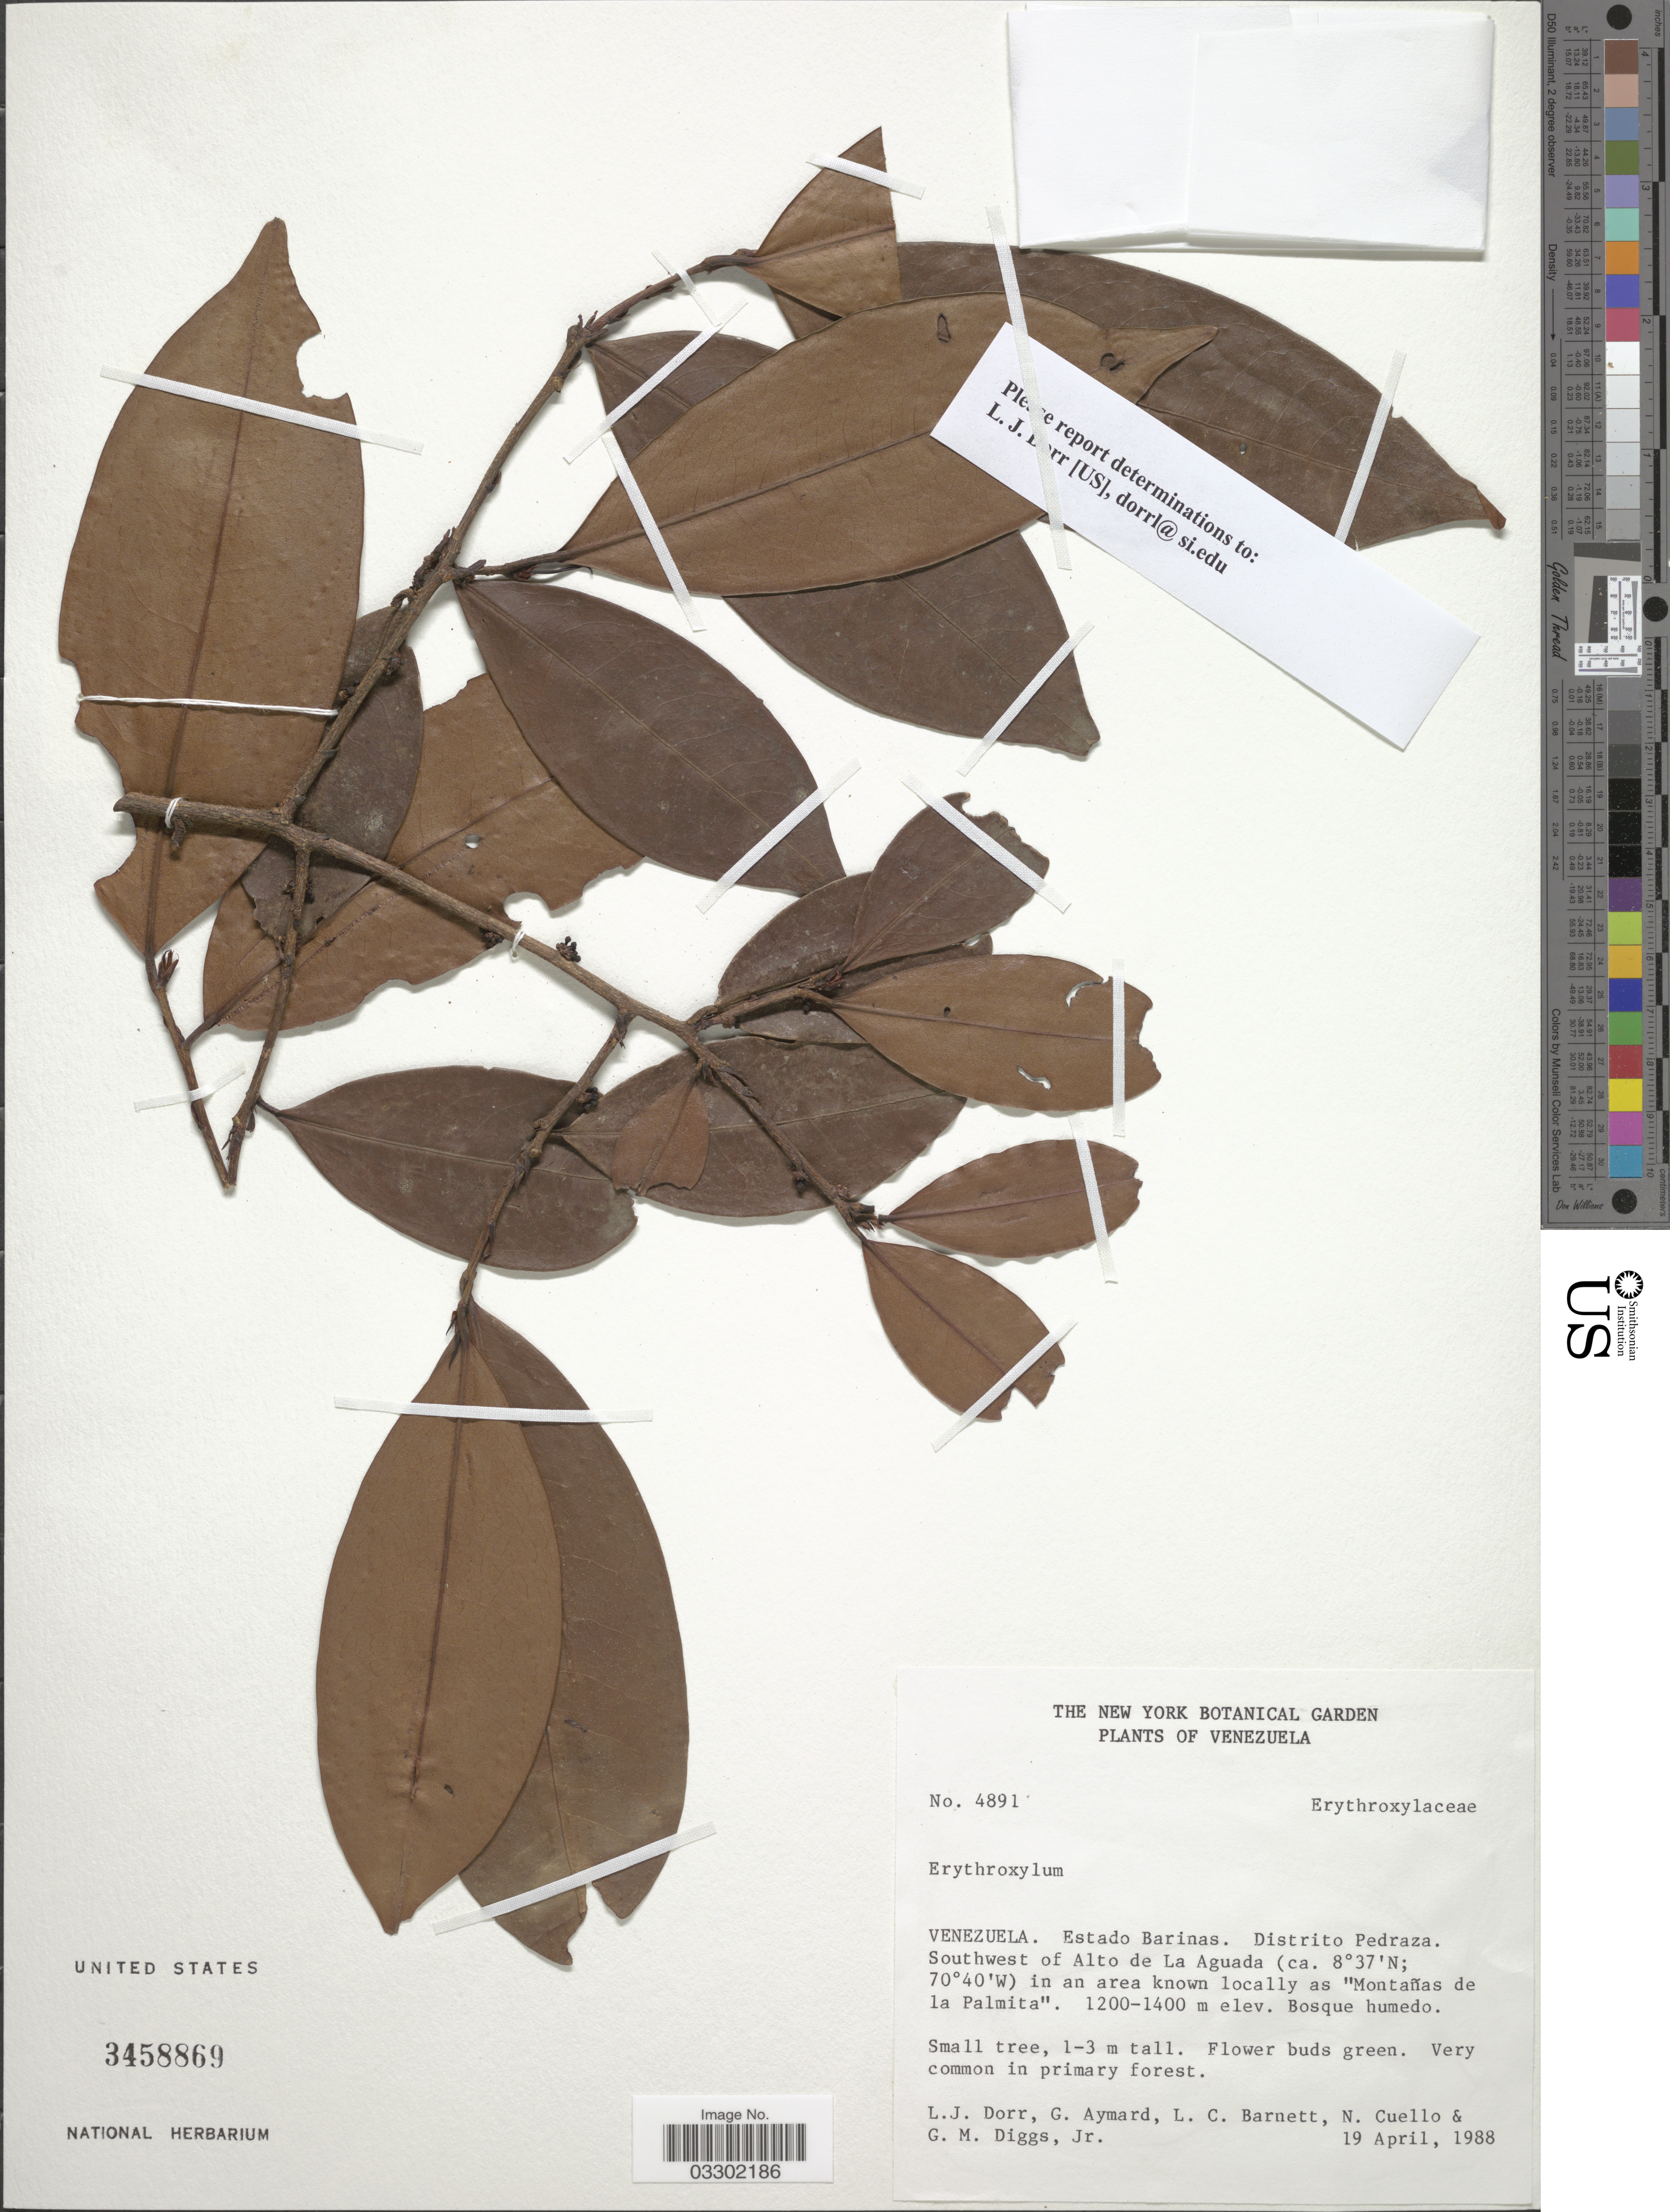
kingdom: Plantae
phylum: Tracheophyta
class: Magnoliopsida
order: Malpighiales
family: Erythroxylaceae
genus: Erythroxylum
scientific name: Erythroxylum sp.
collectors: L. J. Dorr, G. A. Aymard, L. C. Barnett, N. L. Cuello & G. Diggs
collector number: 4891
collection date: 1988-04-19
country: Venezuela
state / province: Barinas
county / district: Pedraza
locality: SW of Alto de La Aguada in an area known locally as "Montañas de la Palmita"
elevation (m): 1200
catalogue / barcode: US 3458869